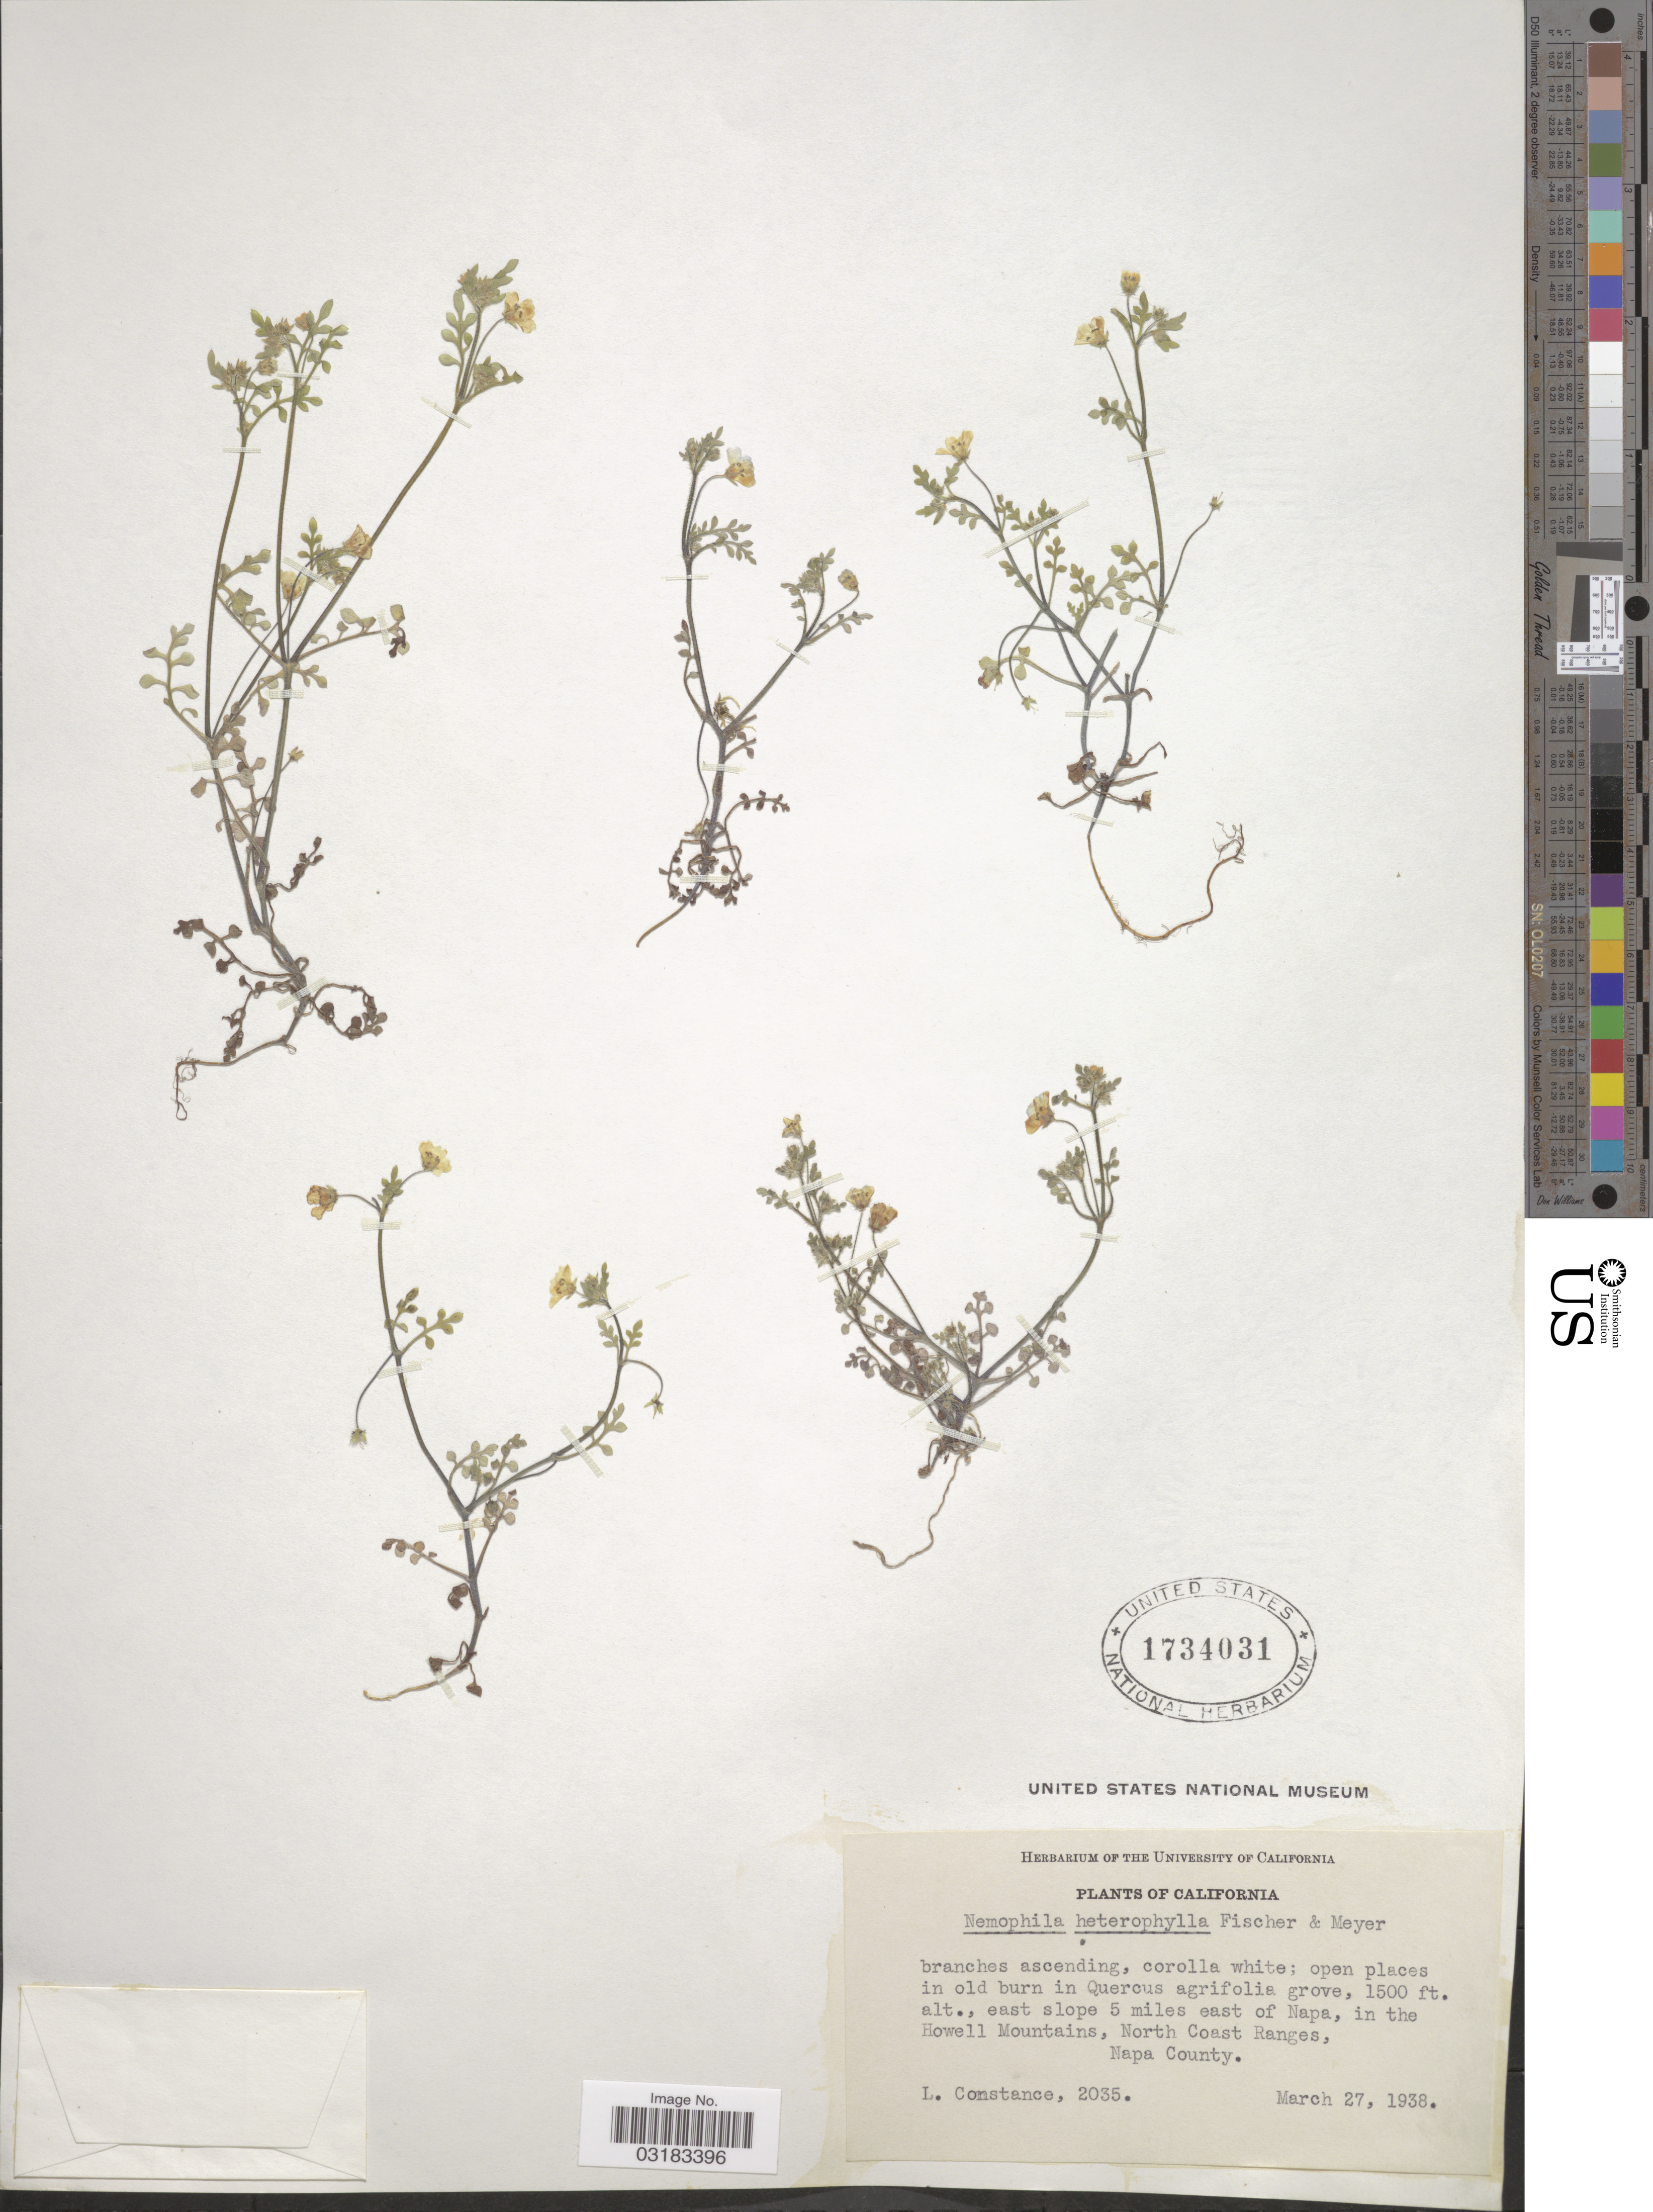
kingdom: Plantae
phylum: Tracheophyta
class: Magnoliopsida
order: Boraginales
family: Hydrophyllaceae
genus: Nemophila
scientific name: Nemophila heterophylla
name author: Fisch. & C.A. Mey.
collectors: L. Constance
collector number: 2035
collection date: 1938-03-27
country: United States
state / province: California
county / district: Napa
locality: East slope 5 miles east of Napa, in the Howell Mountains, North Coast Ranges, Napa County.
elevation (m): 457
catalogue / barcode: US 1734031